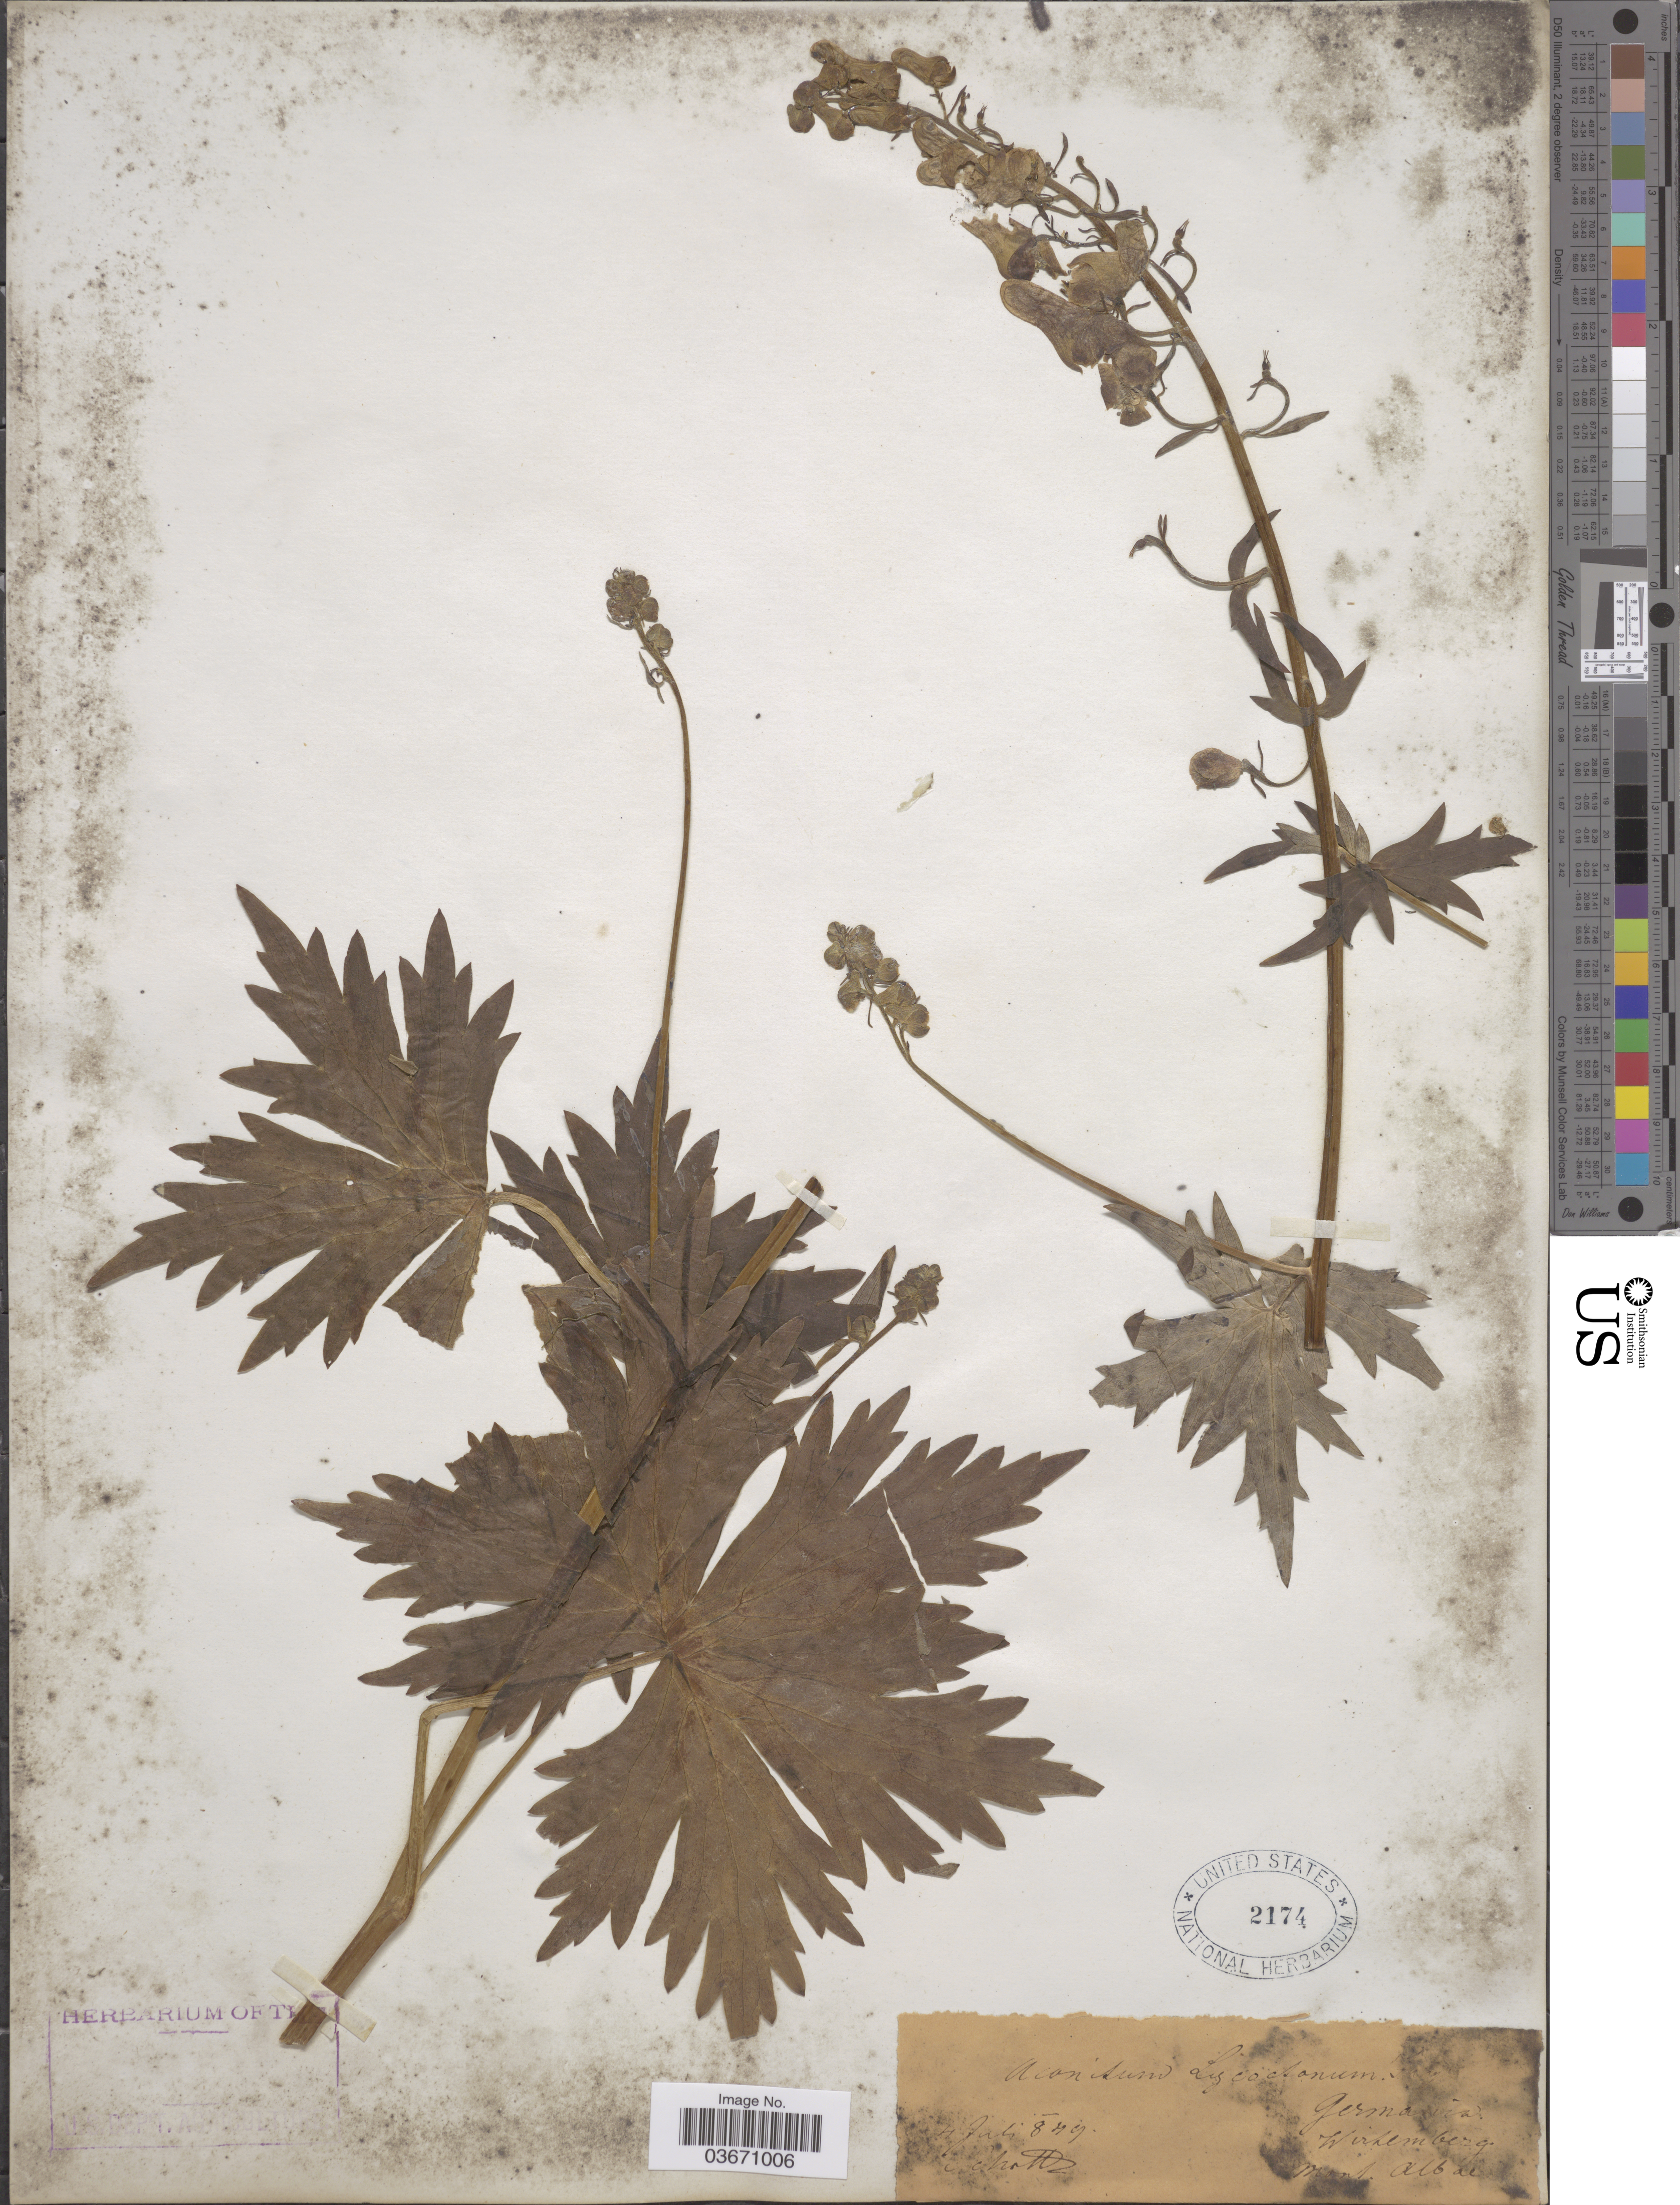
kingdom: Plantae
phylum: Tracheophyta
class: Magnoliopsida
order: Ranunculales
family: Ranunculaceae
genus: Aconitum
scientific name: Aconitum lycoctonum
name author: L.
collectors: Schott, --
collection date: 1849-07-04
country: Germany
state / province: Baden-Württemberg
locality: Germania. Wirtemberg, Mont Albae.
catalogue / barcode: US 2174